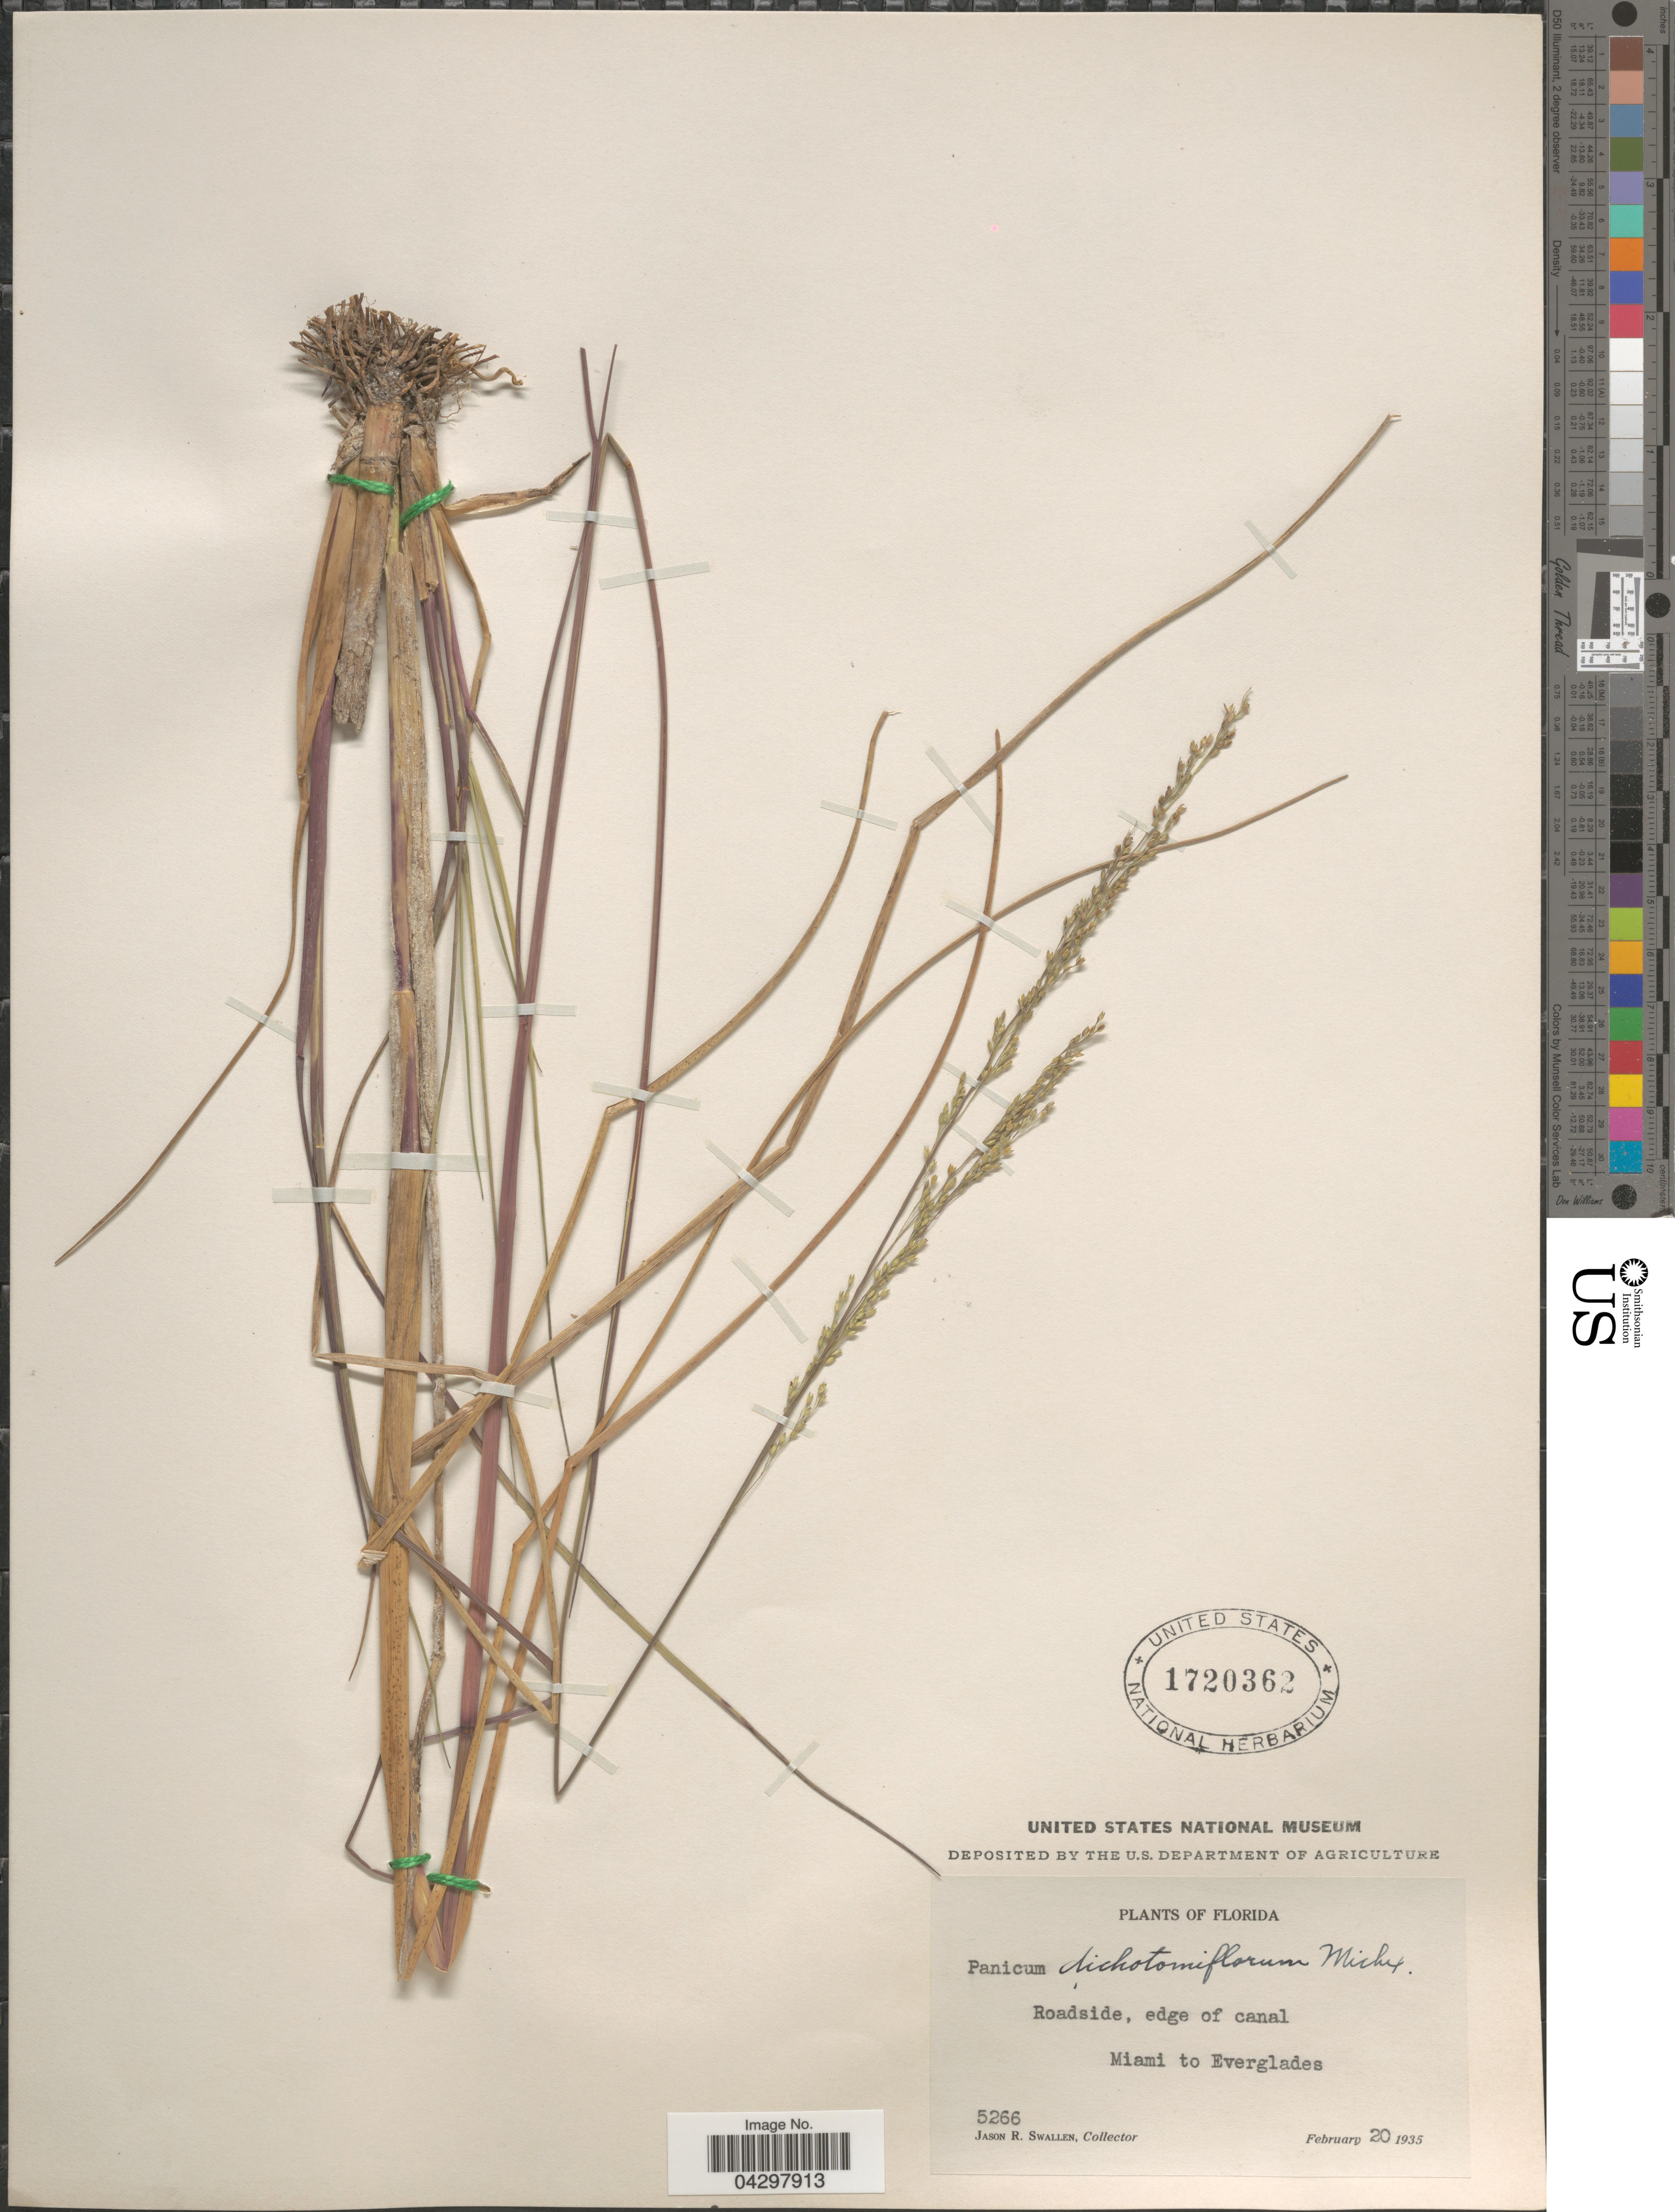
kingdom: Plantae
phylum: Tracheophyta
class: Liliopsida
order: Poales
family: Poaceae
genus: Panicum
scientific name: Panicum dichotomiflorum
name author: Michx.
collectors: J. R. Swallen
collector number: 5266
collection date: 1935-02-20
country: United States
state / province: Florida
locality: Roadside, edge of canal. Miami to Everglades.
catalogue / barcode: US 1720362